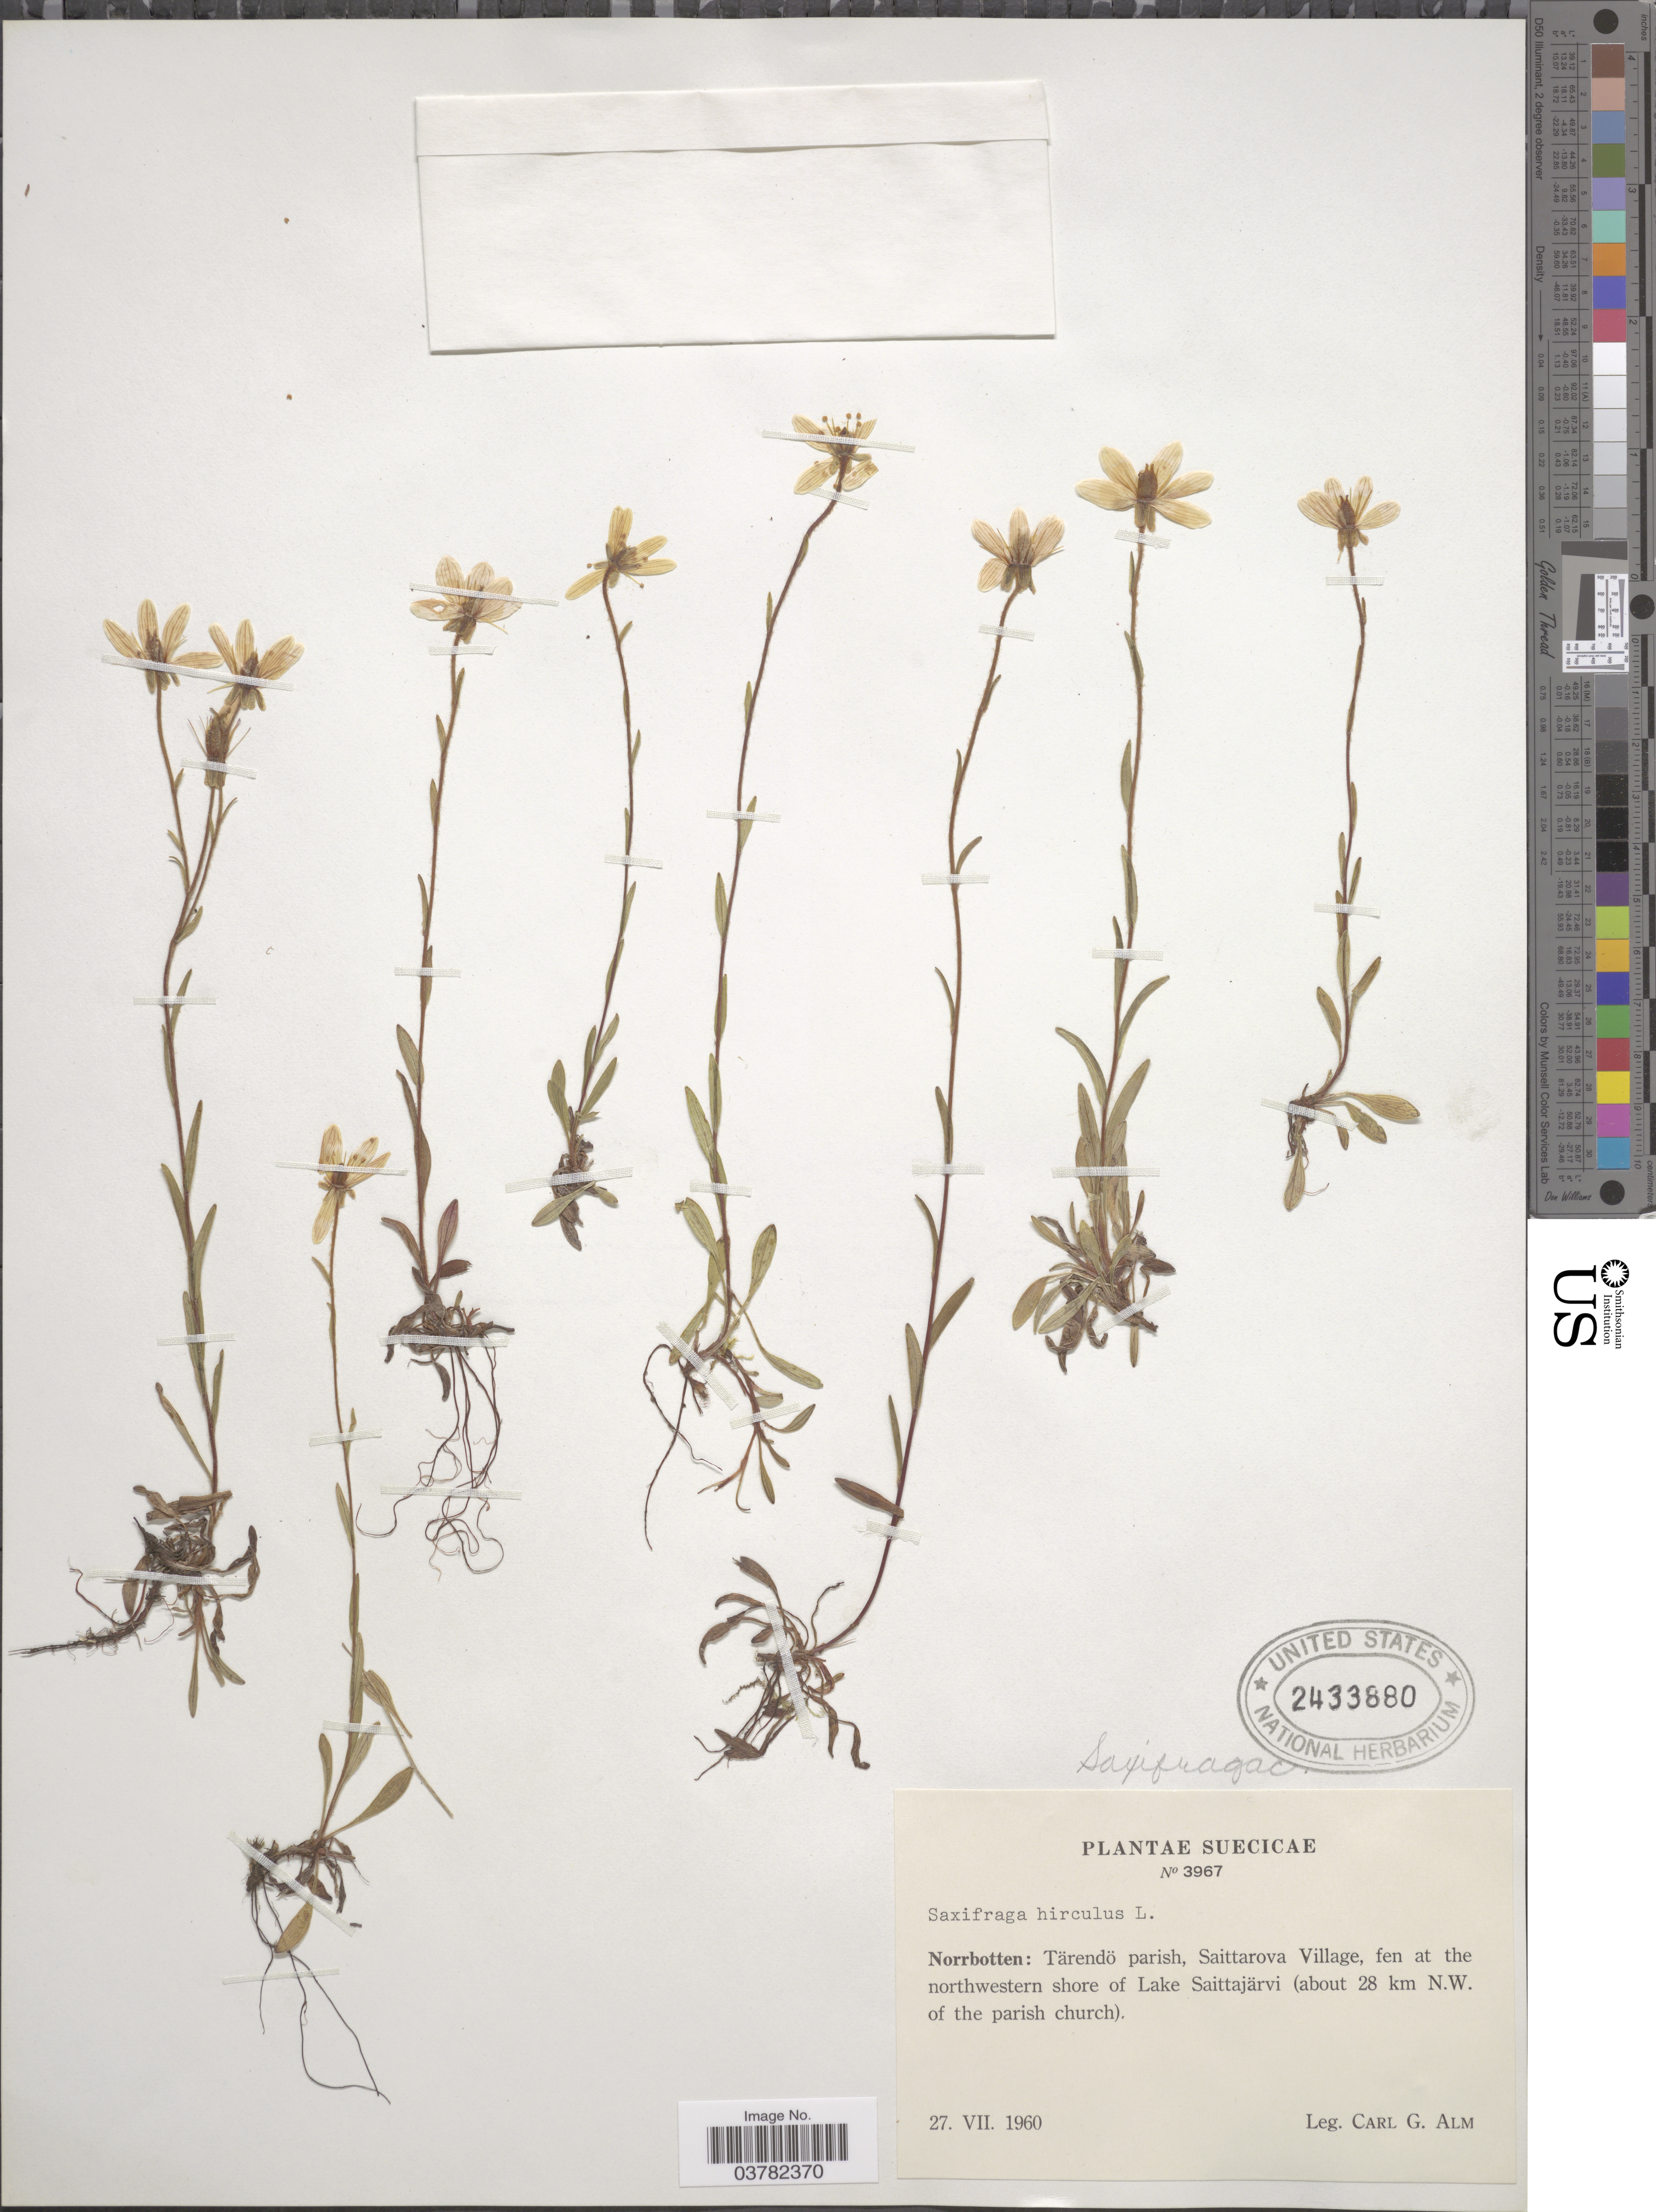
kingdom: Plantae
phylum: Tracheophyta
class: Magnoliopsida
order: Saxifragales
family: Saxifragaceae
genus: Saxifraga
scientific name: Saxifraga hirculus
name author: L.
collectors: C. G. Alm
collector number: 3967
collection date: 1960-07-27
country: Sweden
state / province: Norrbotten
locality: Suecicae. Norrbotten: Tärendö parish, Saittarova Village, fen at the northwestern shore of Lake Saittajärvi (about 28 km N. W. of the parish church).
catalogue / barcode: US 2433880